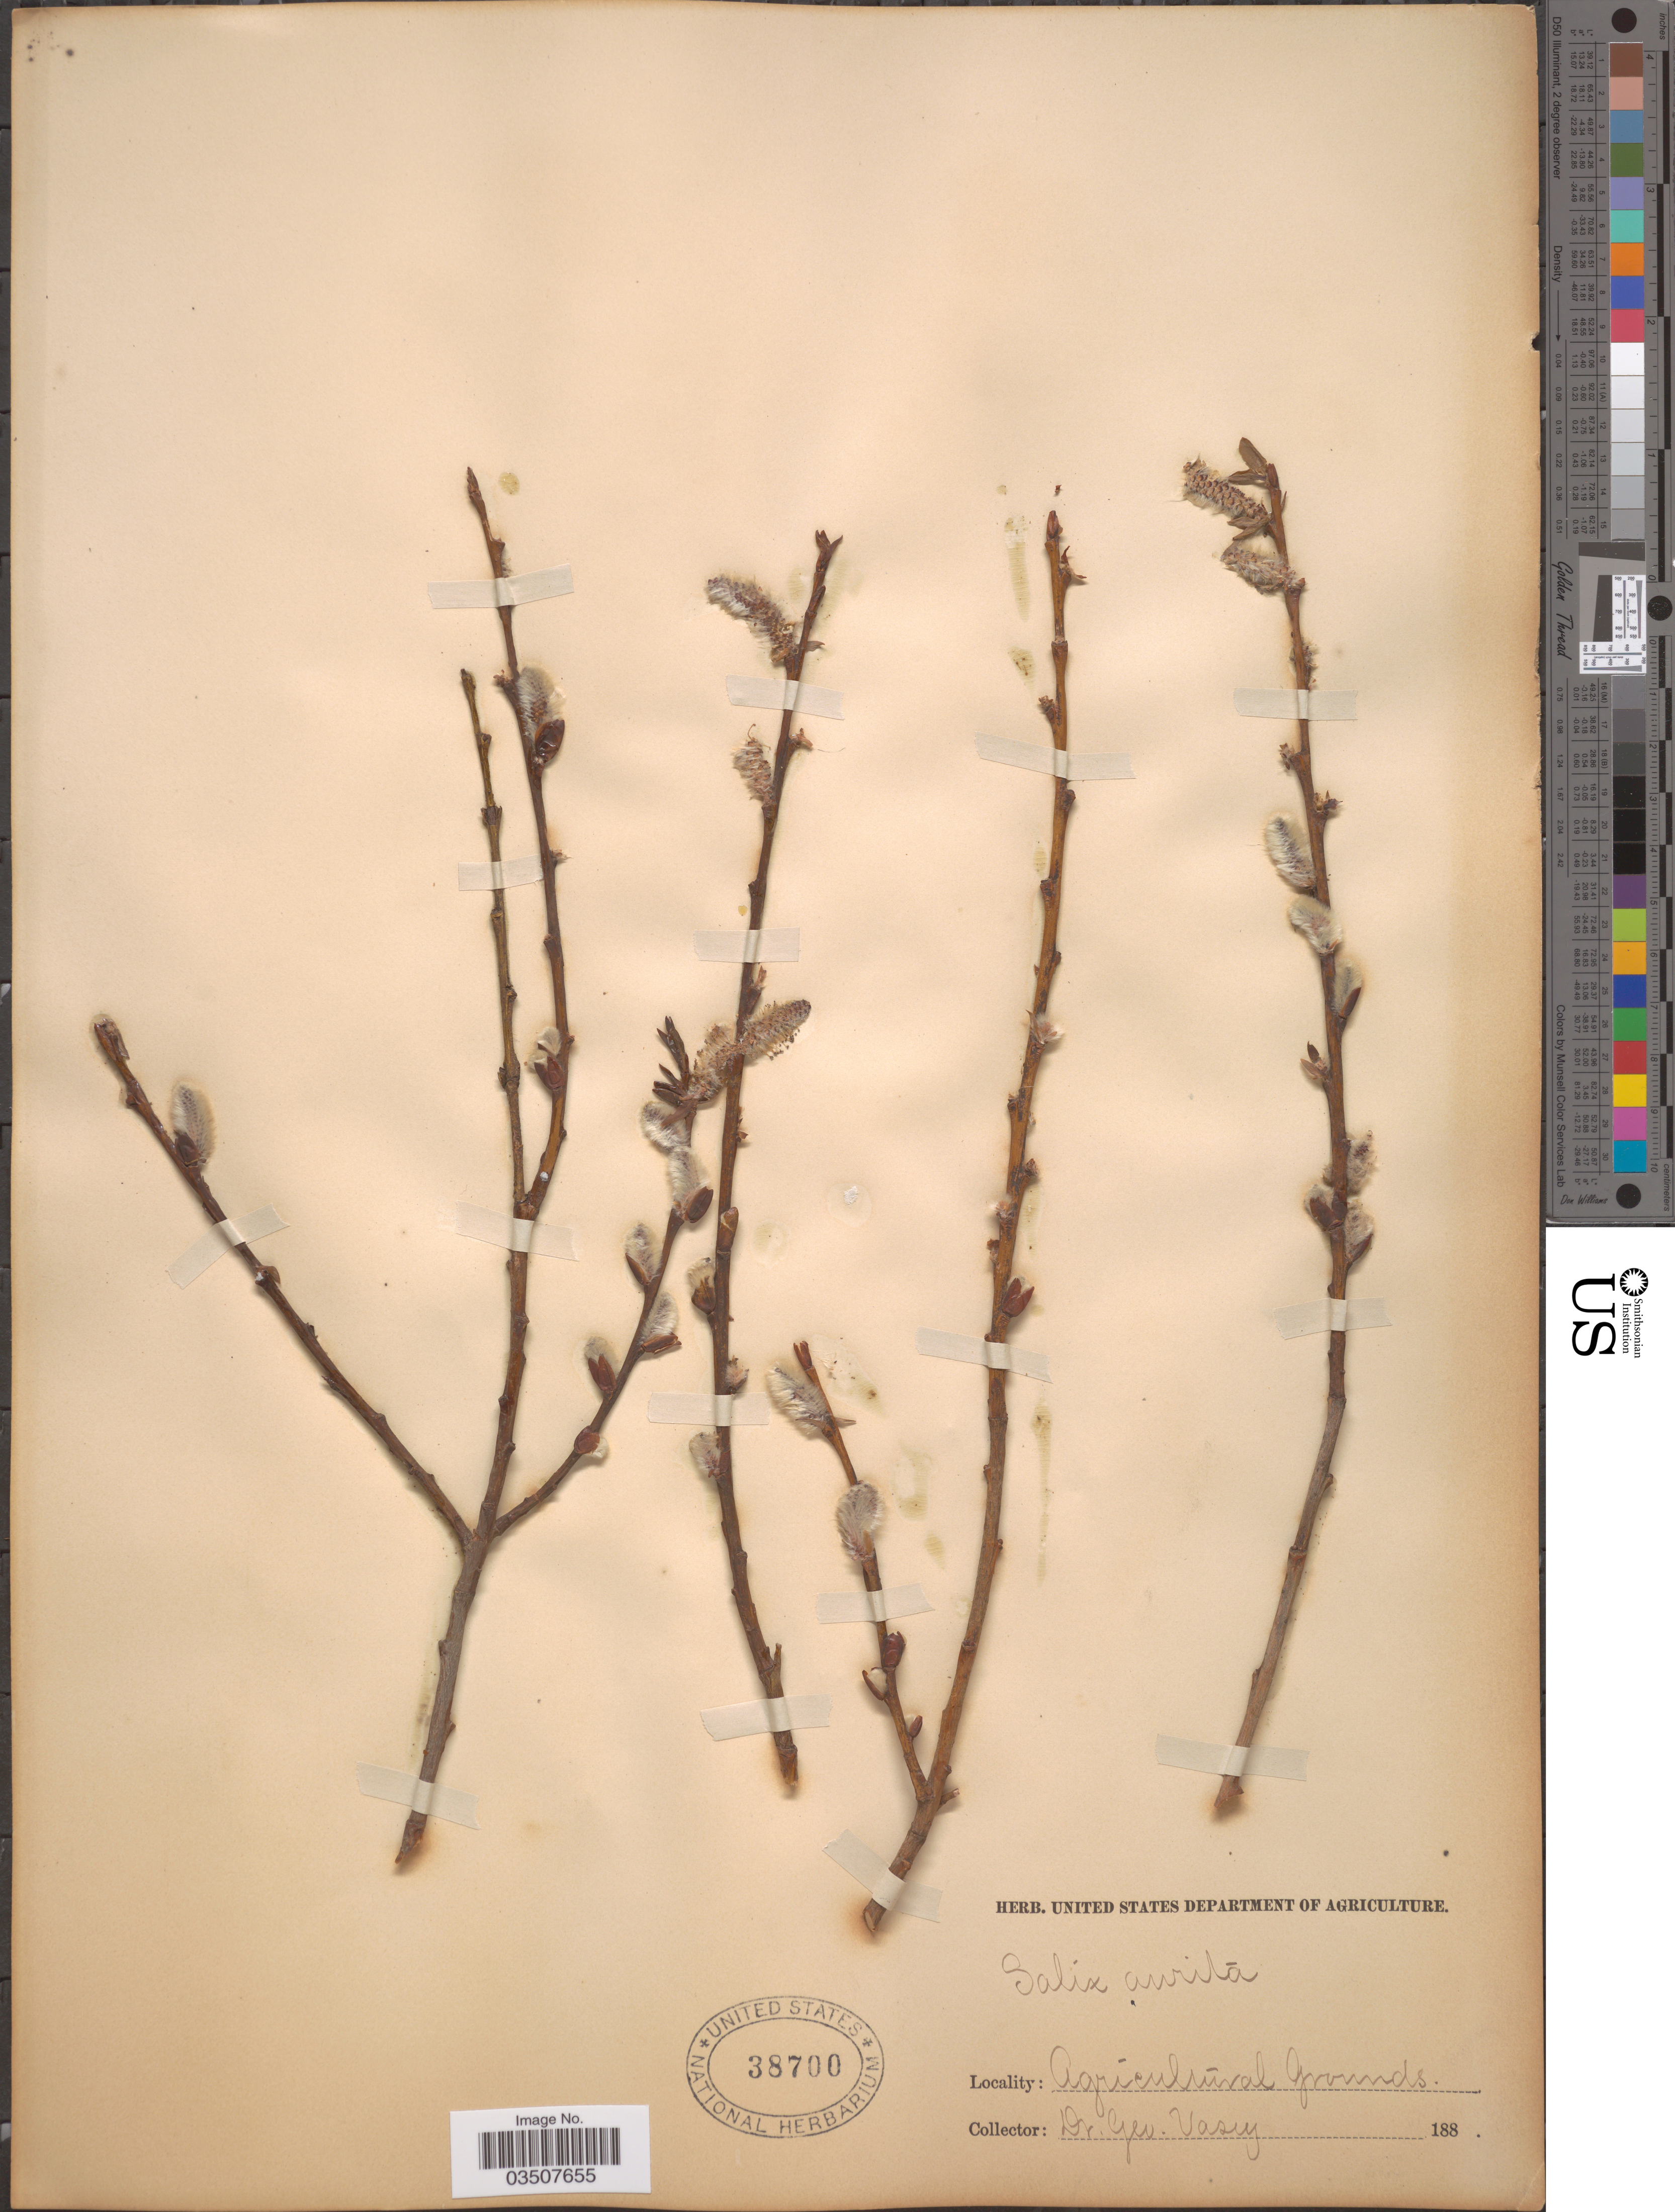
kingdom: Plantae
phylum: Tracheophyta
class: Magnoliopsida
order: Malpighiales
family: Salicaceae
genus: Salix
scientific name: Salix cardiophylla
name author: Trautv. & C.A. Mey.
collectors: G. Vasey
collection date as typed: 188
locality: Agricultural Grounds.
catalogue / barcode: US 38700